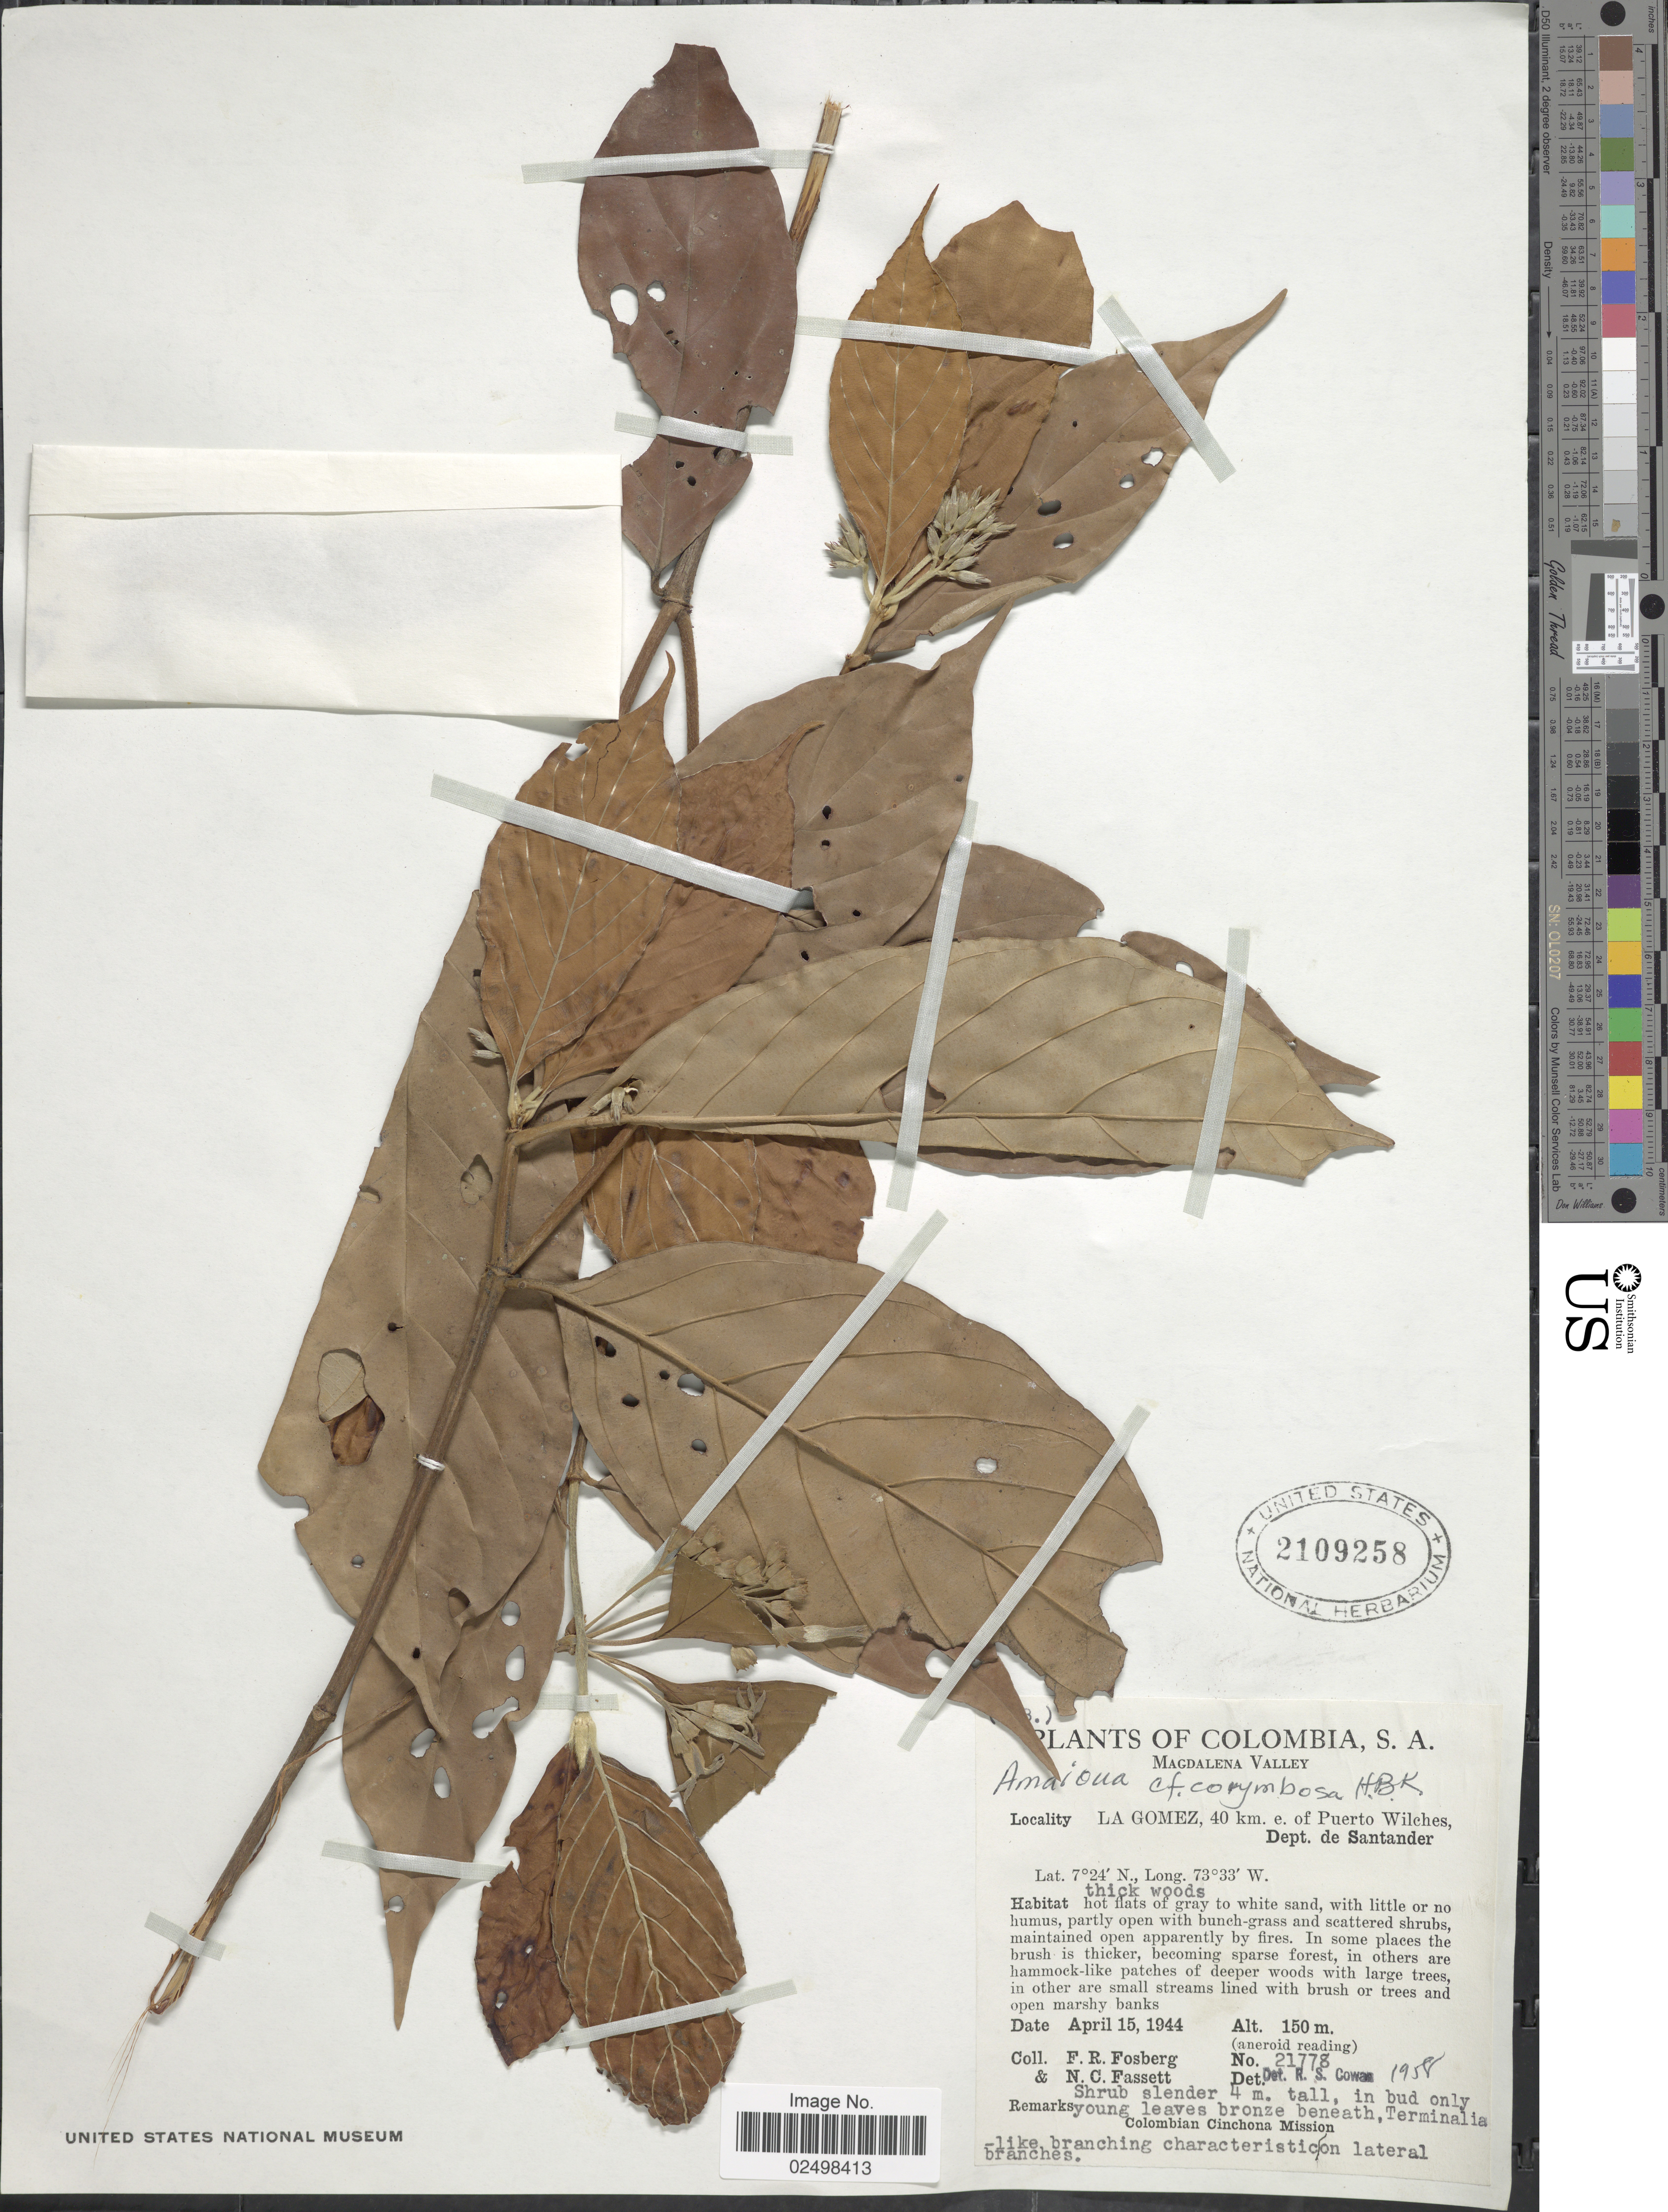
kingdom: Plantae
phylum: Tracheophyta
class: Magnoliopsida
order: Gentianales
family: Rubiaceae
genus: Amaioua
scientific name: Amaioua corymbosa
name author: Kunth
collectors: F. R. Fosberg & N. C. Fassett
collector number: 21778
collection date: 1944-04-15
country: Colombia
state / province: Magdalena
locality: La Gomez, 40 km. e. of Puerto Wilches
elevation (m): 150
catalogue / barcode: US 2109258